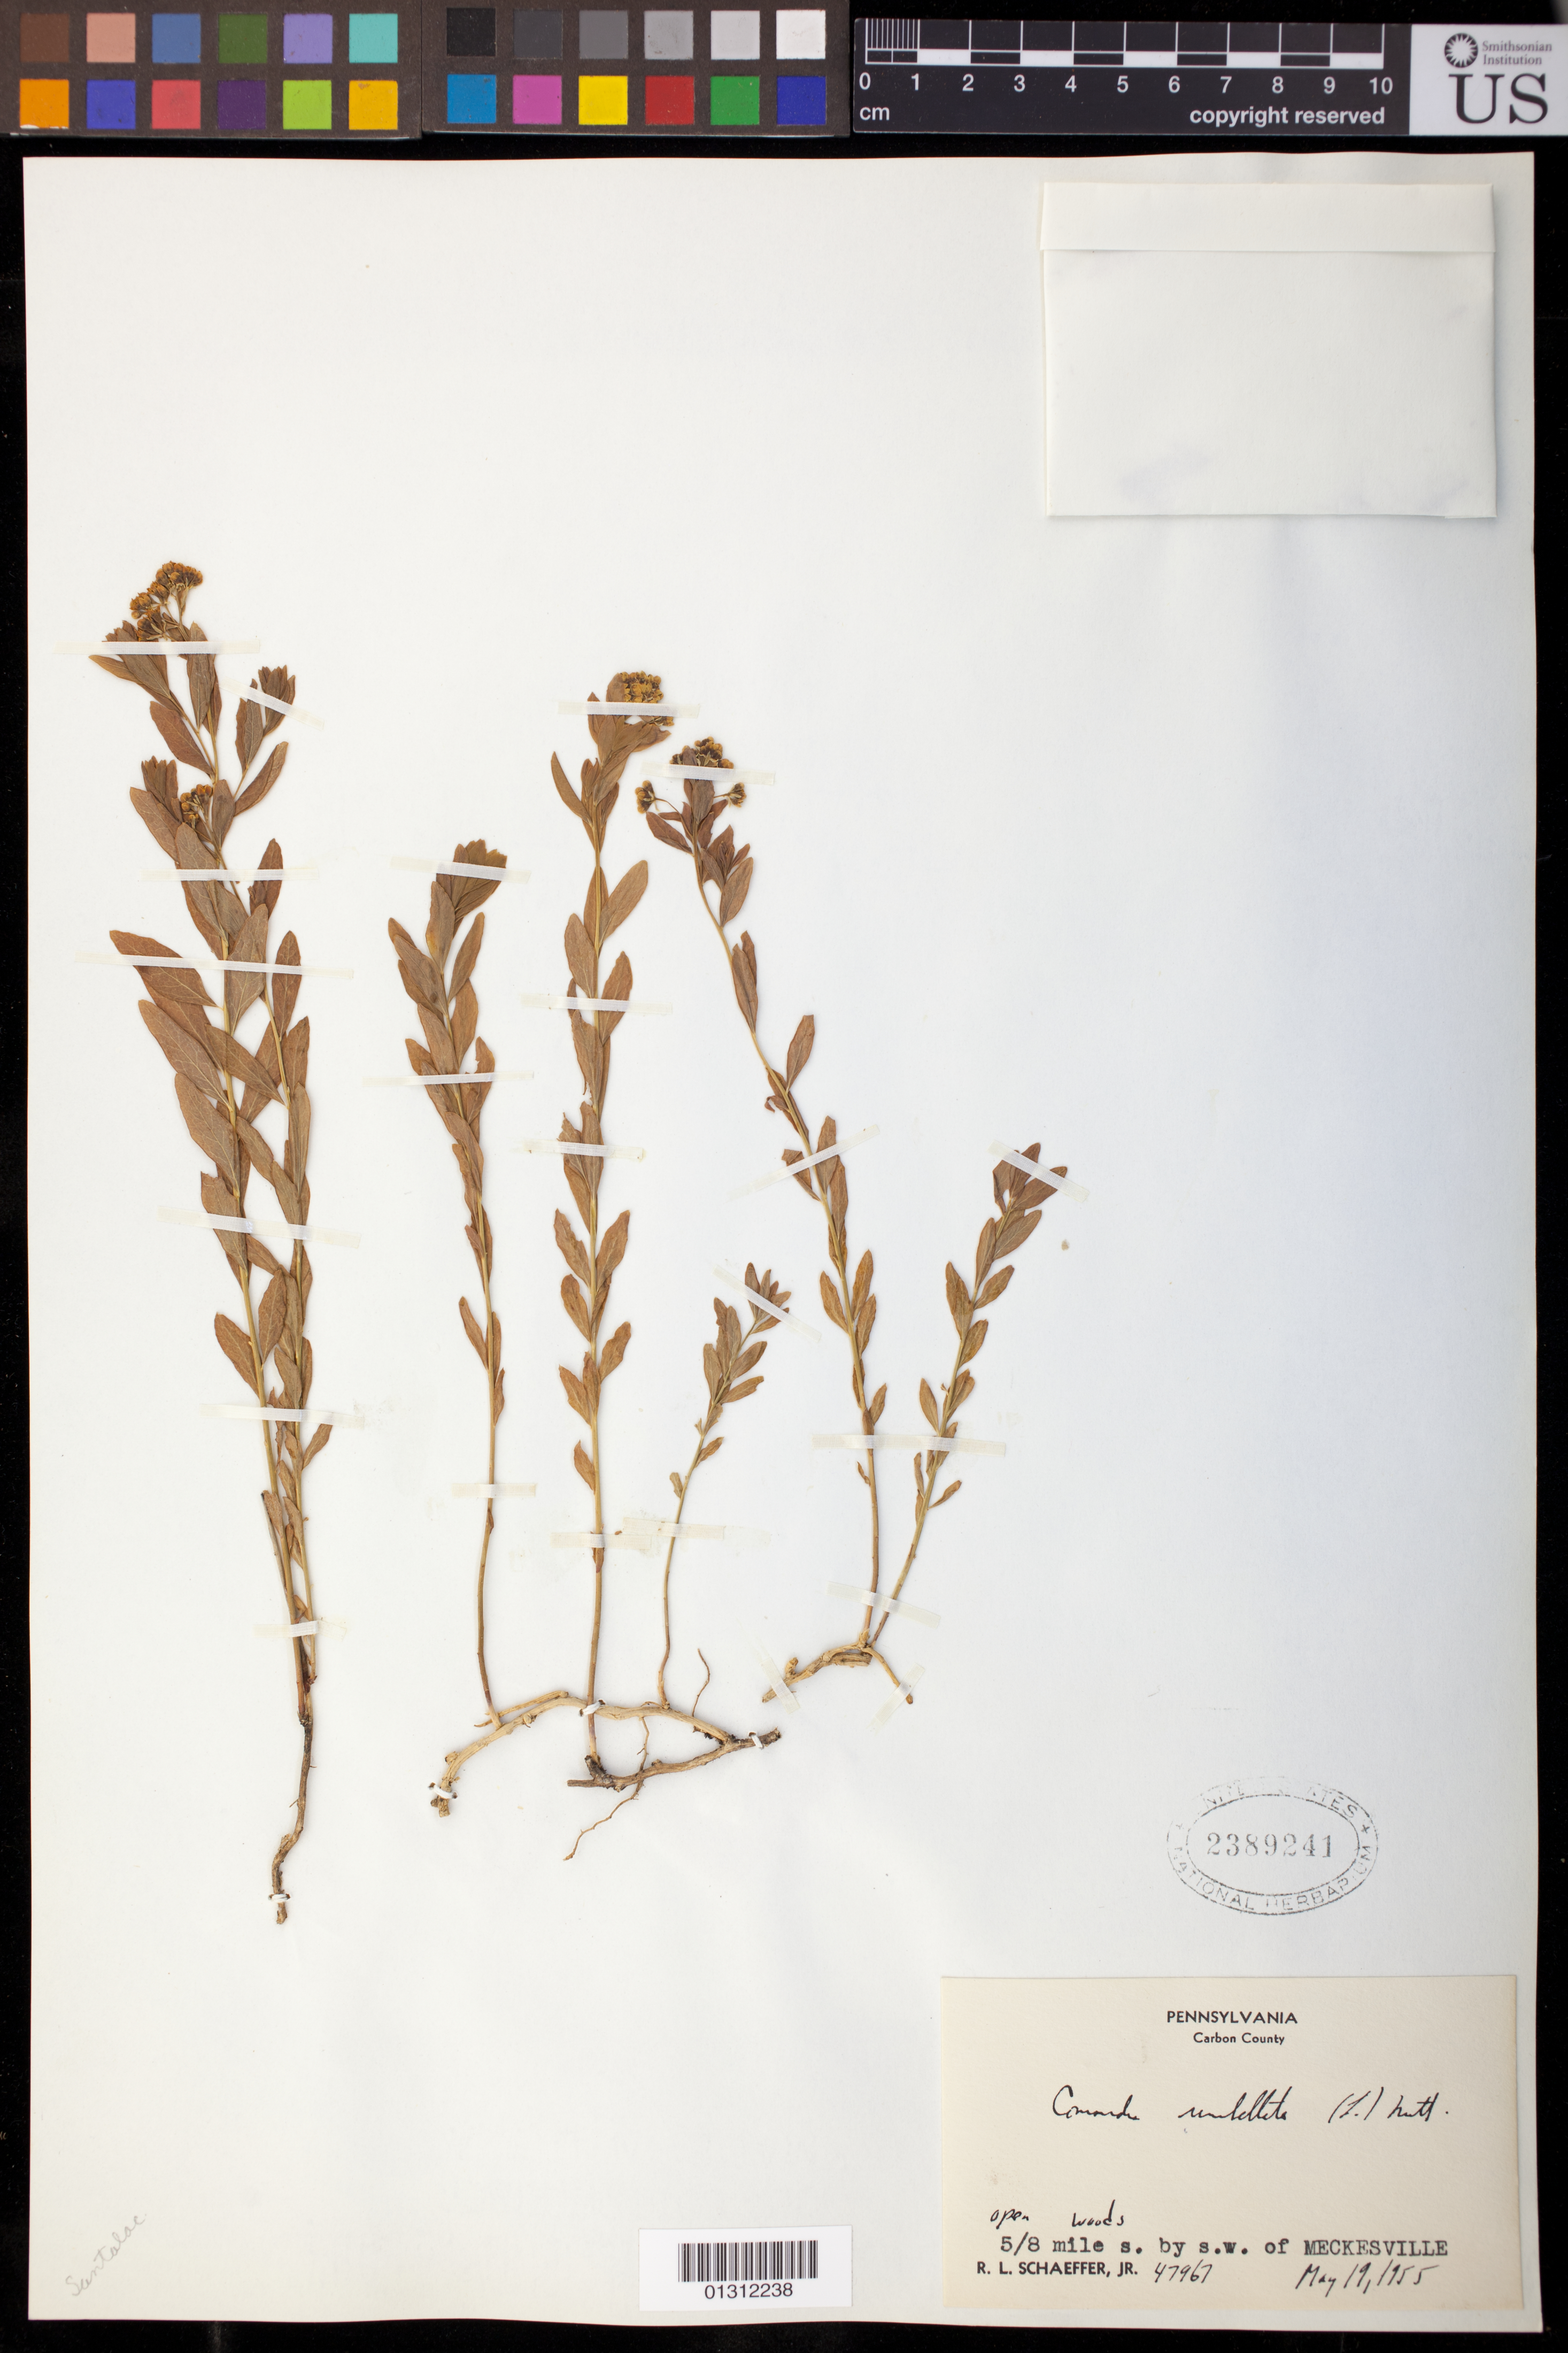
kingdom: Plantae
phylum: Tracheophyta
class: Magnoliopsida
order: Santalales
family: Comandraceae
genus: Comandra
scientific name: Comandra umbellata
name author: (L.) Nutt.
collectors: R. L. Schaeffer Jr.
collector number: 47967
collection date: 1955-05-19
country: United States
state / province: Pennsylvania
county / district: Carbon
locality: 5/8 mile s. by s.w. of Meckesville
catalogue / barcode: US 2389241